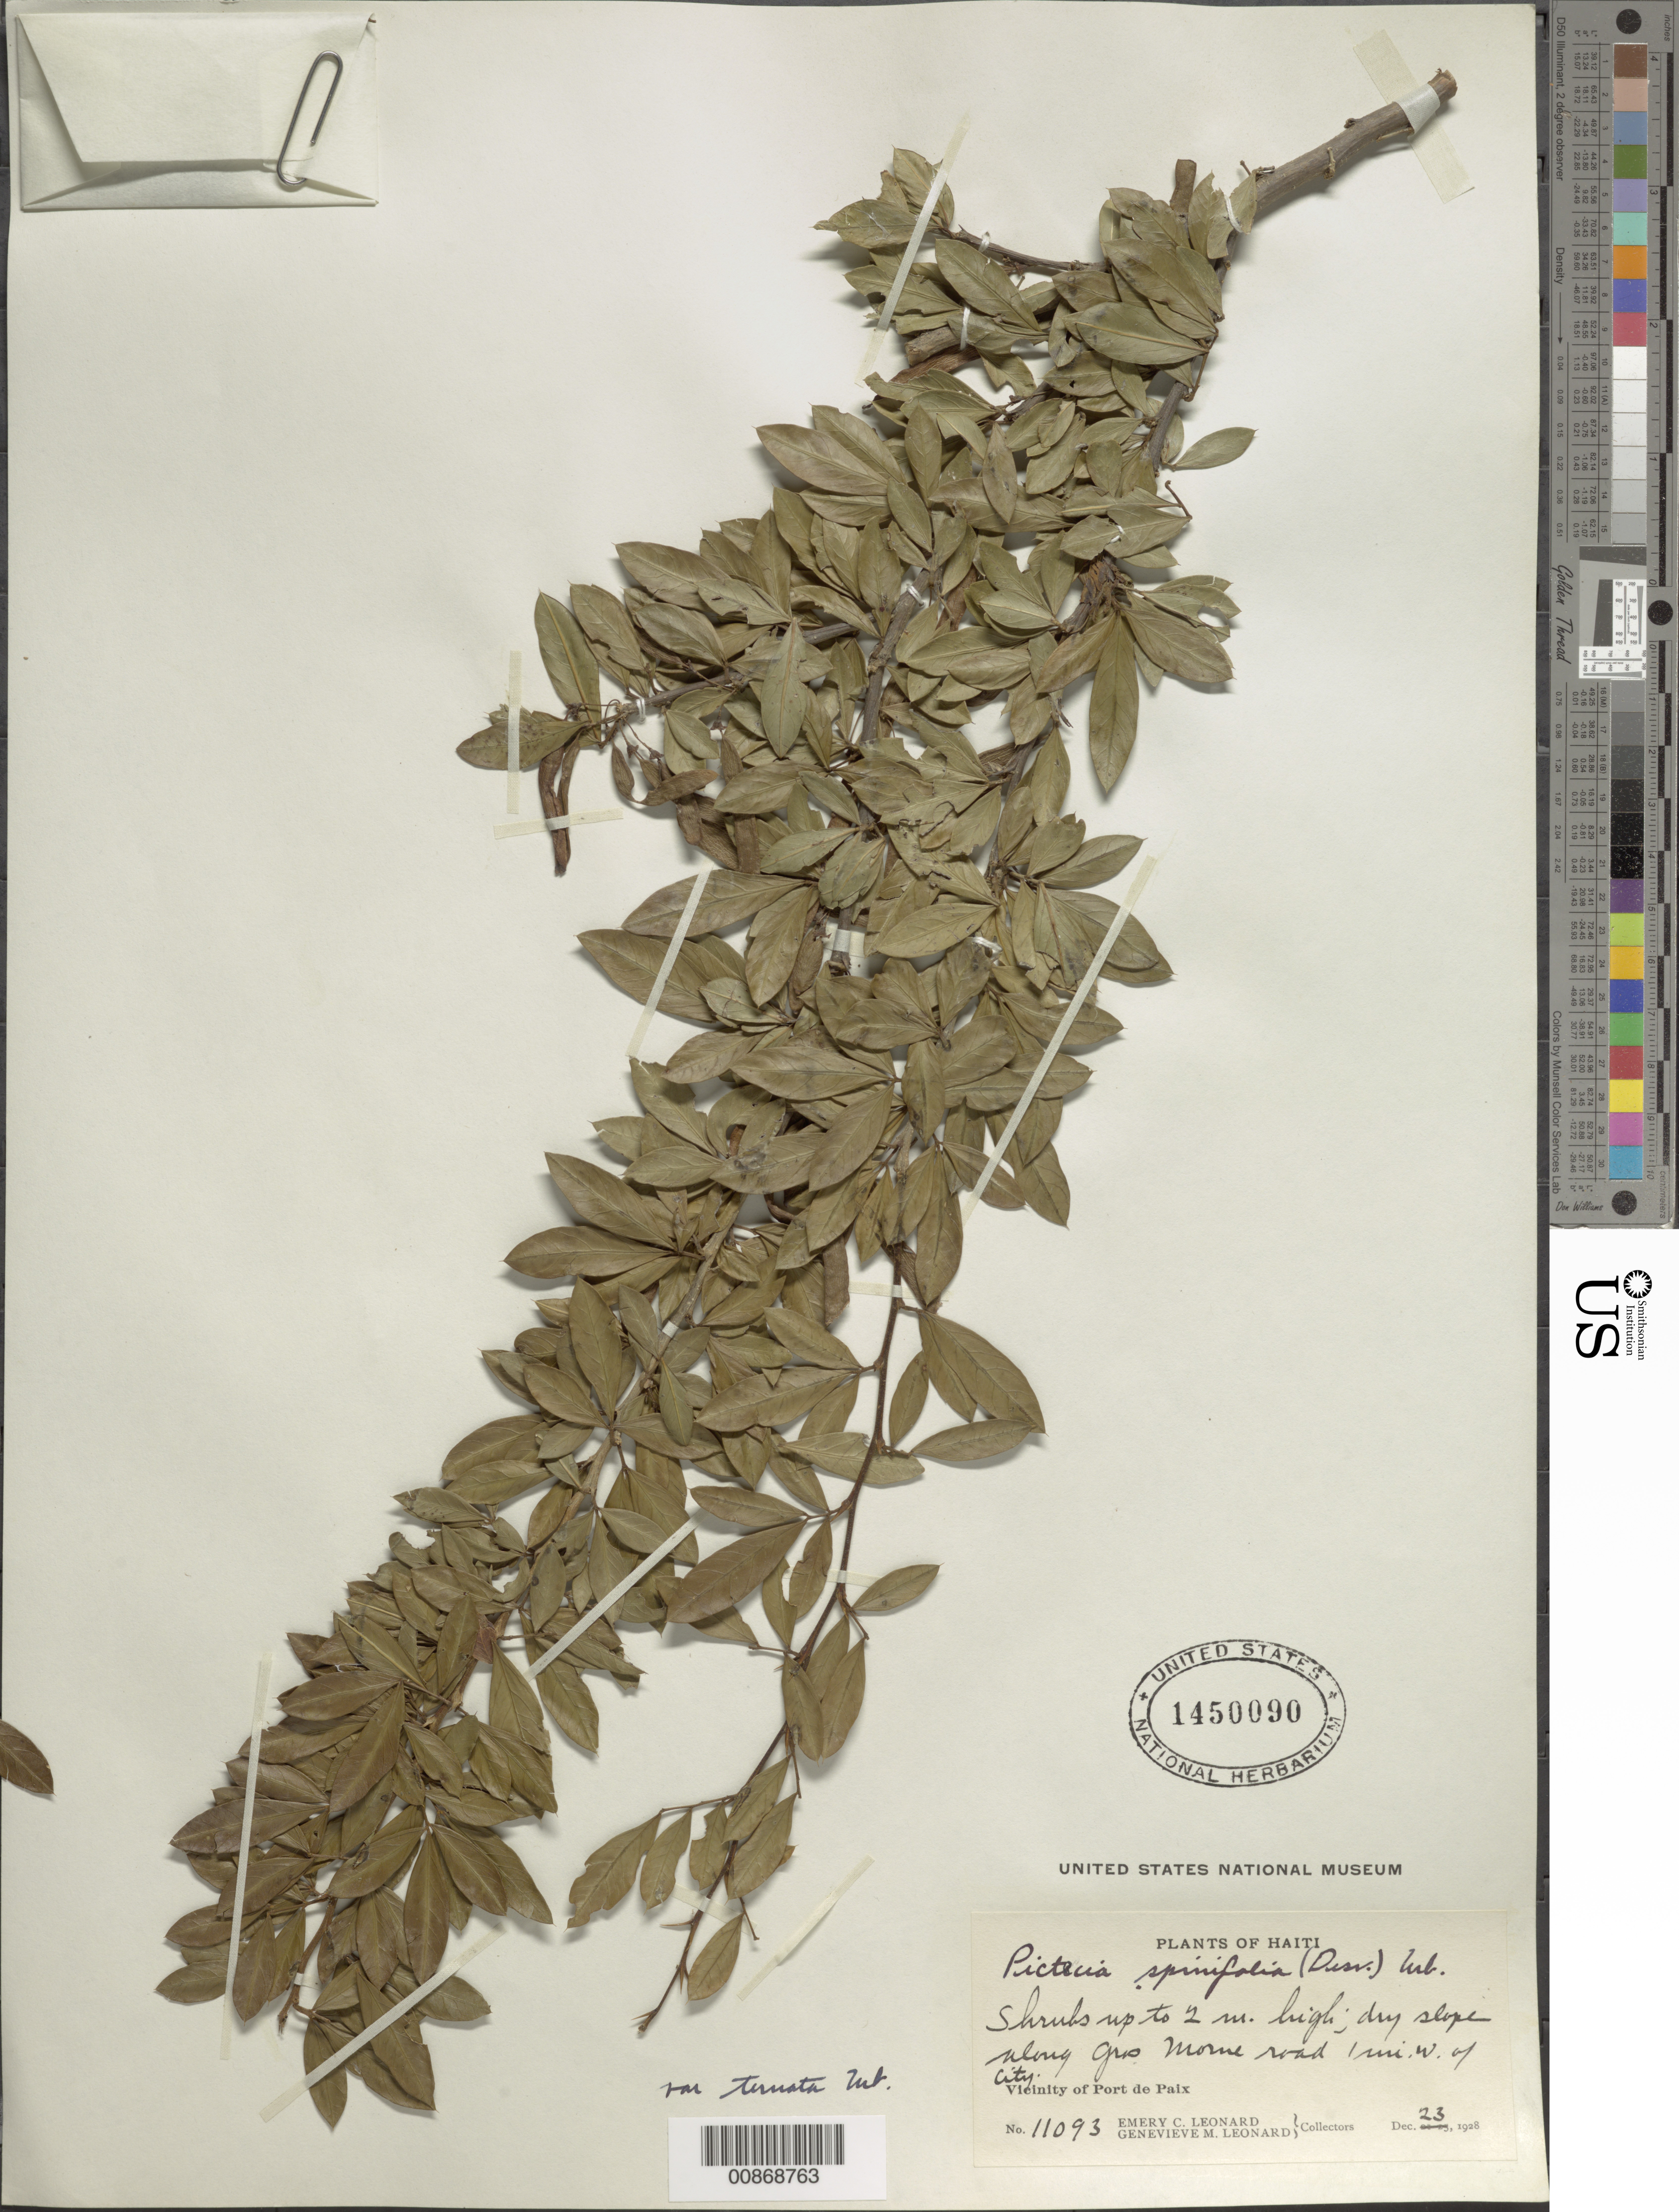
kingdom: Plantae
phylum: Tracheophyta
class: Magnoliopsida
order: Fabales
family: Fabaceae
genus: Pictetia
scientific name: Pictetia spinifolia var. ternata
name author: (Spreng. ex DC.) Urb.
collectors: E. C. Leonard & G. M. Leonard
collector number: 11093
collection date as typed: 23 Dec 1928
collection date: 1928-12-23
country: Haiti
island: Hispaniola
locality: Vicinity of Port de Paix. Along Gros Morne road, 1 mi. W of city.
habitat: Dry slope.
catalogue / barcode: US 1450090